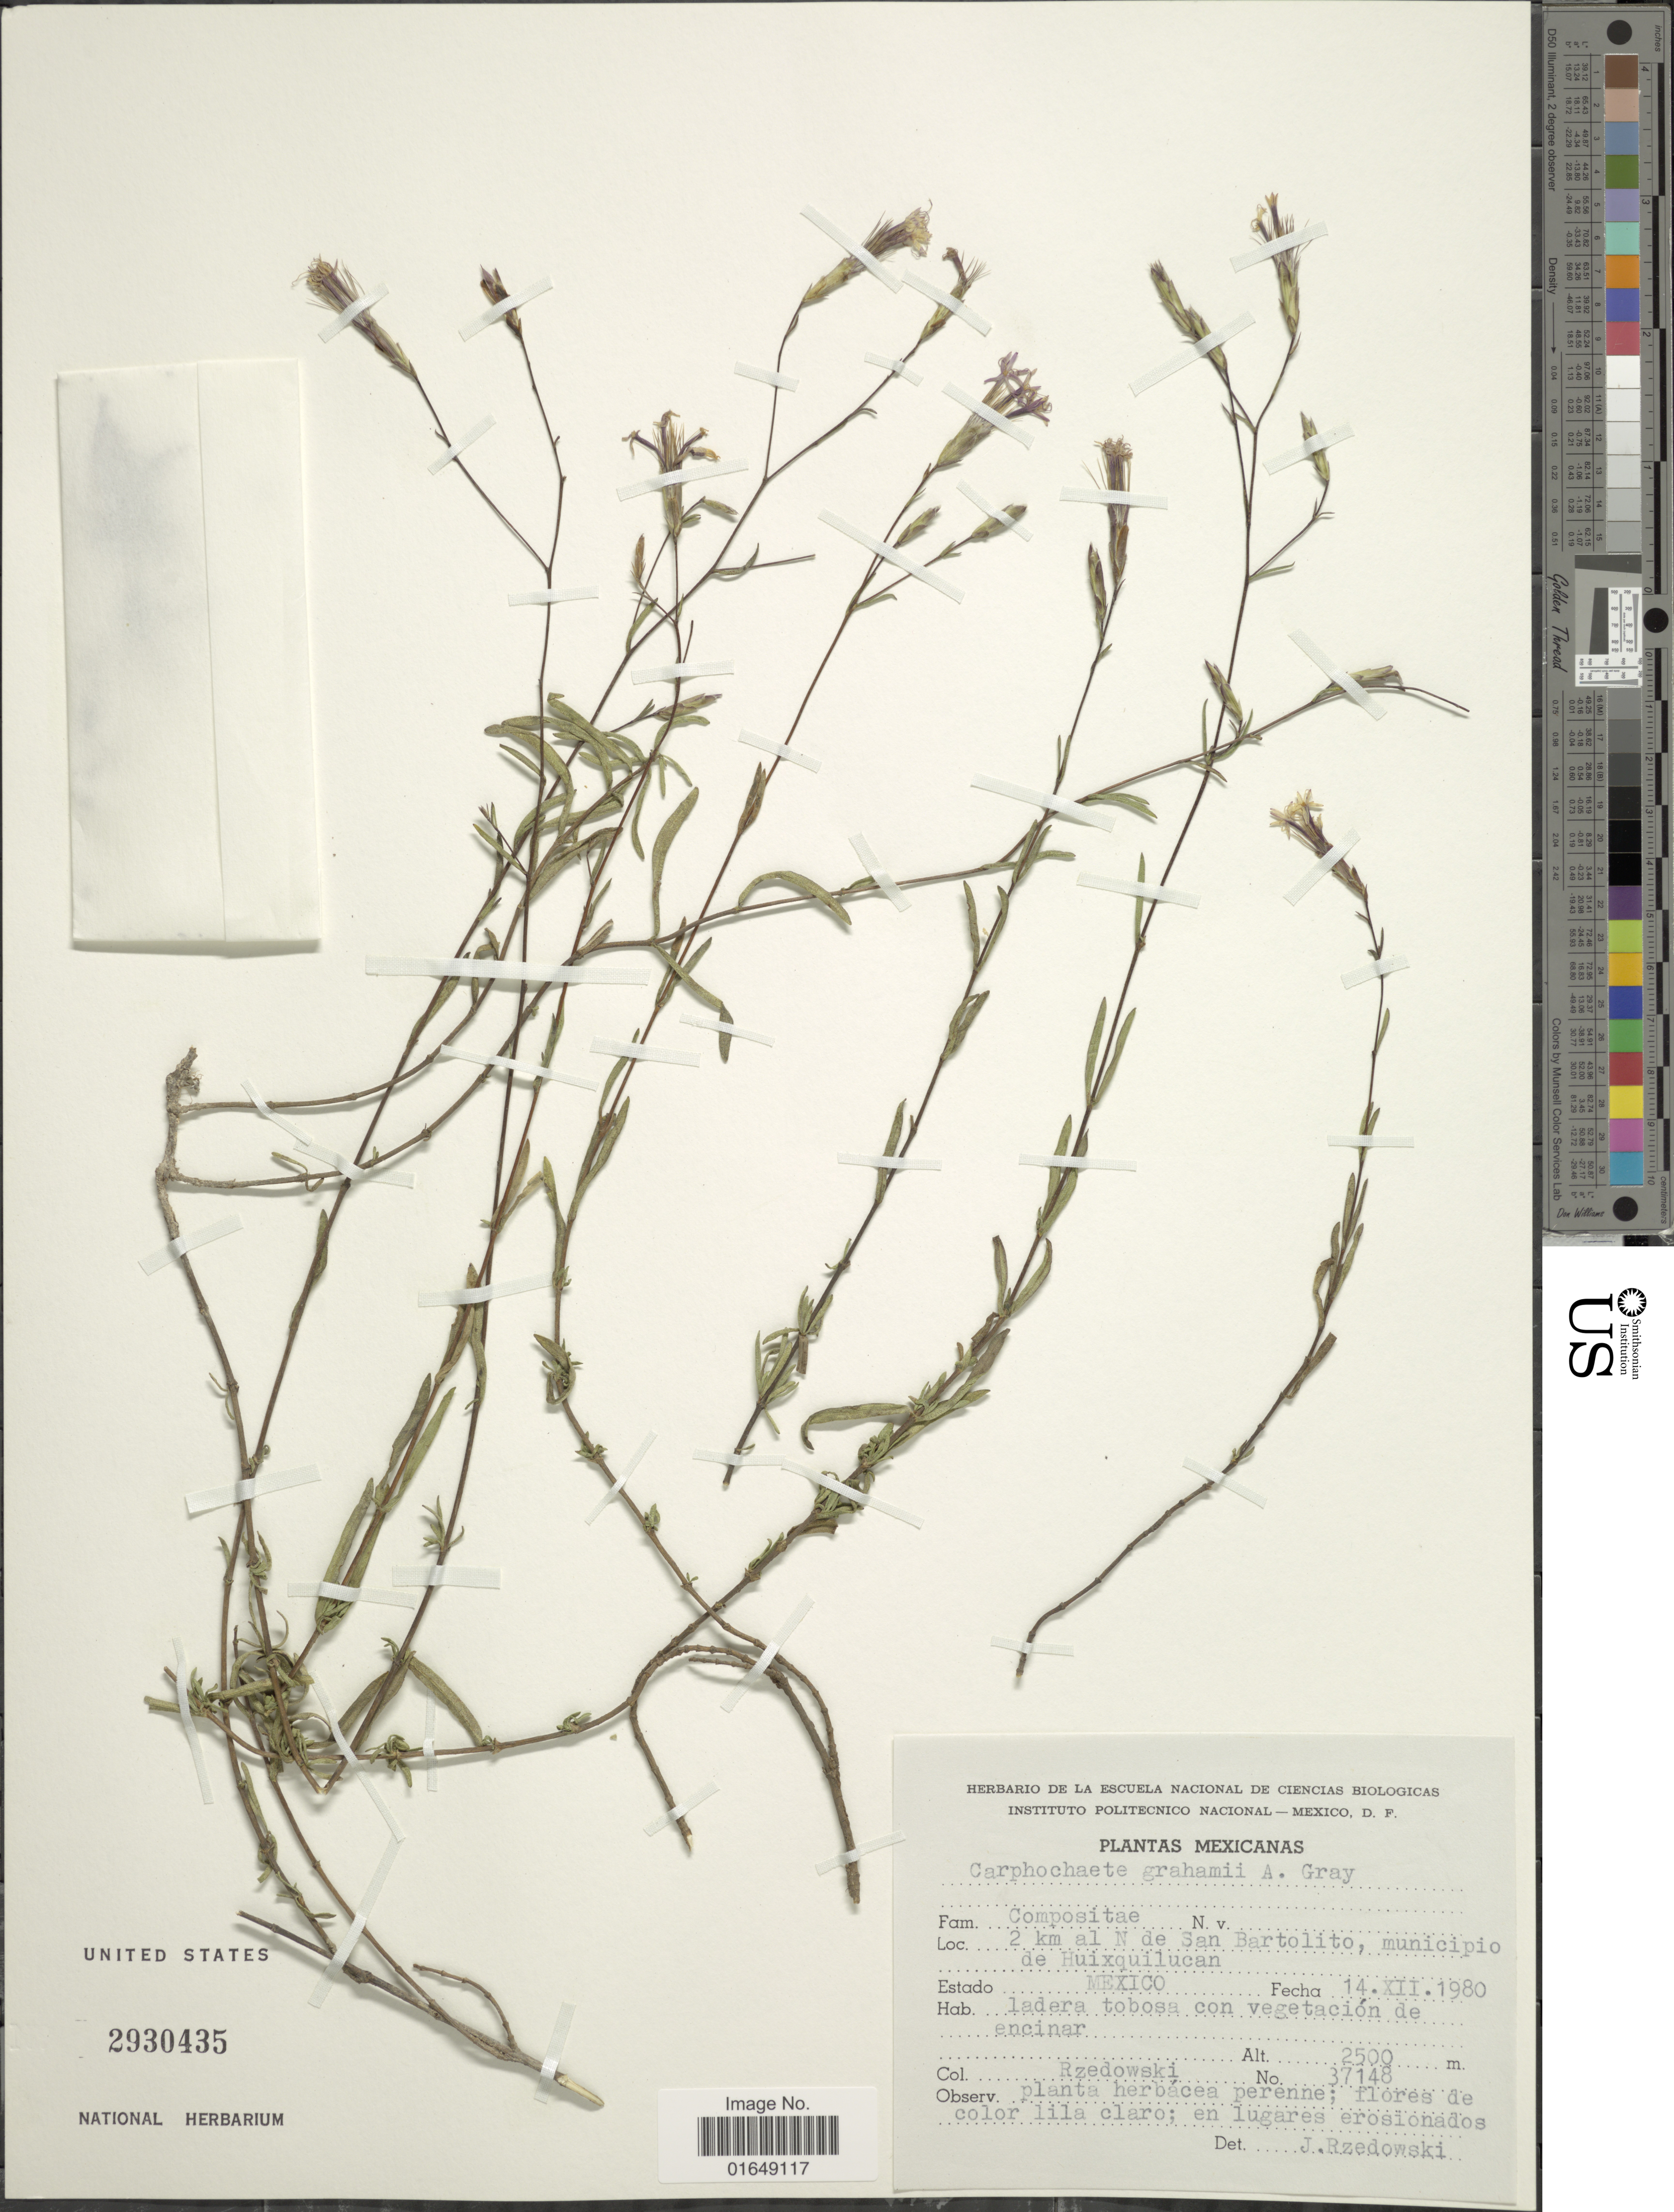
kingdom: Plantae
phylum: Tracheophyta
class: Magnoliopsida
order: Asterales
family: Asteraceae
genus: Carphochaete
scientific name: Carphochaete grahamii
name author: A. Gray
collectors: Rzedowski, --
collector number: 37148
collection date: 1980-12-14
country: Mexico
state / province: México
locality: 2 km al N de San Bartolito, municipio de Huixquilucan.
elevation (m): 2500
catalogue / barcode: US 2930435